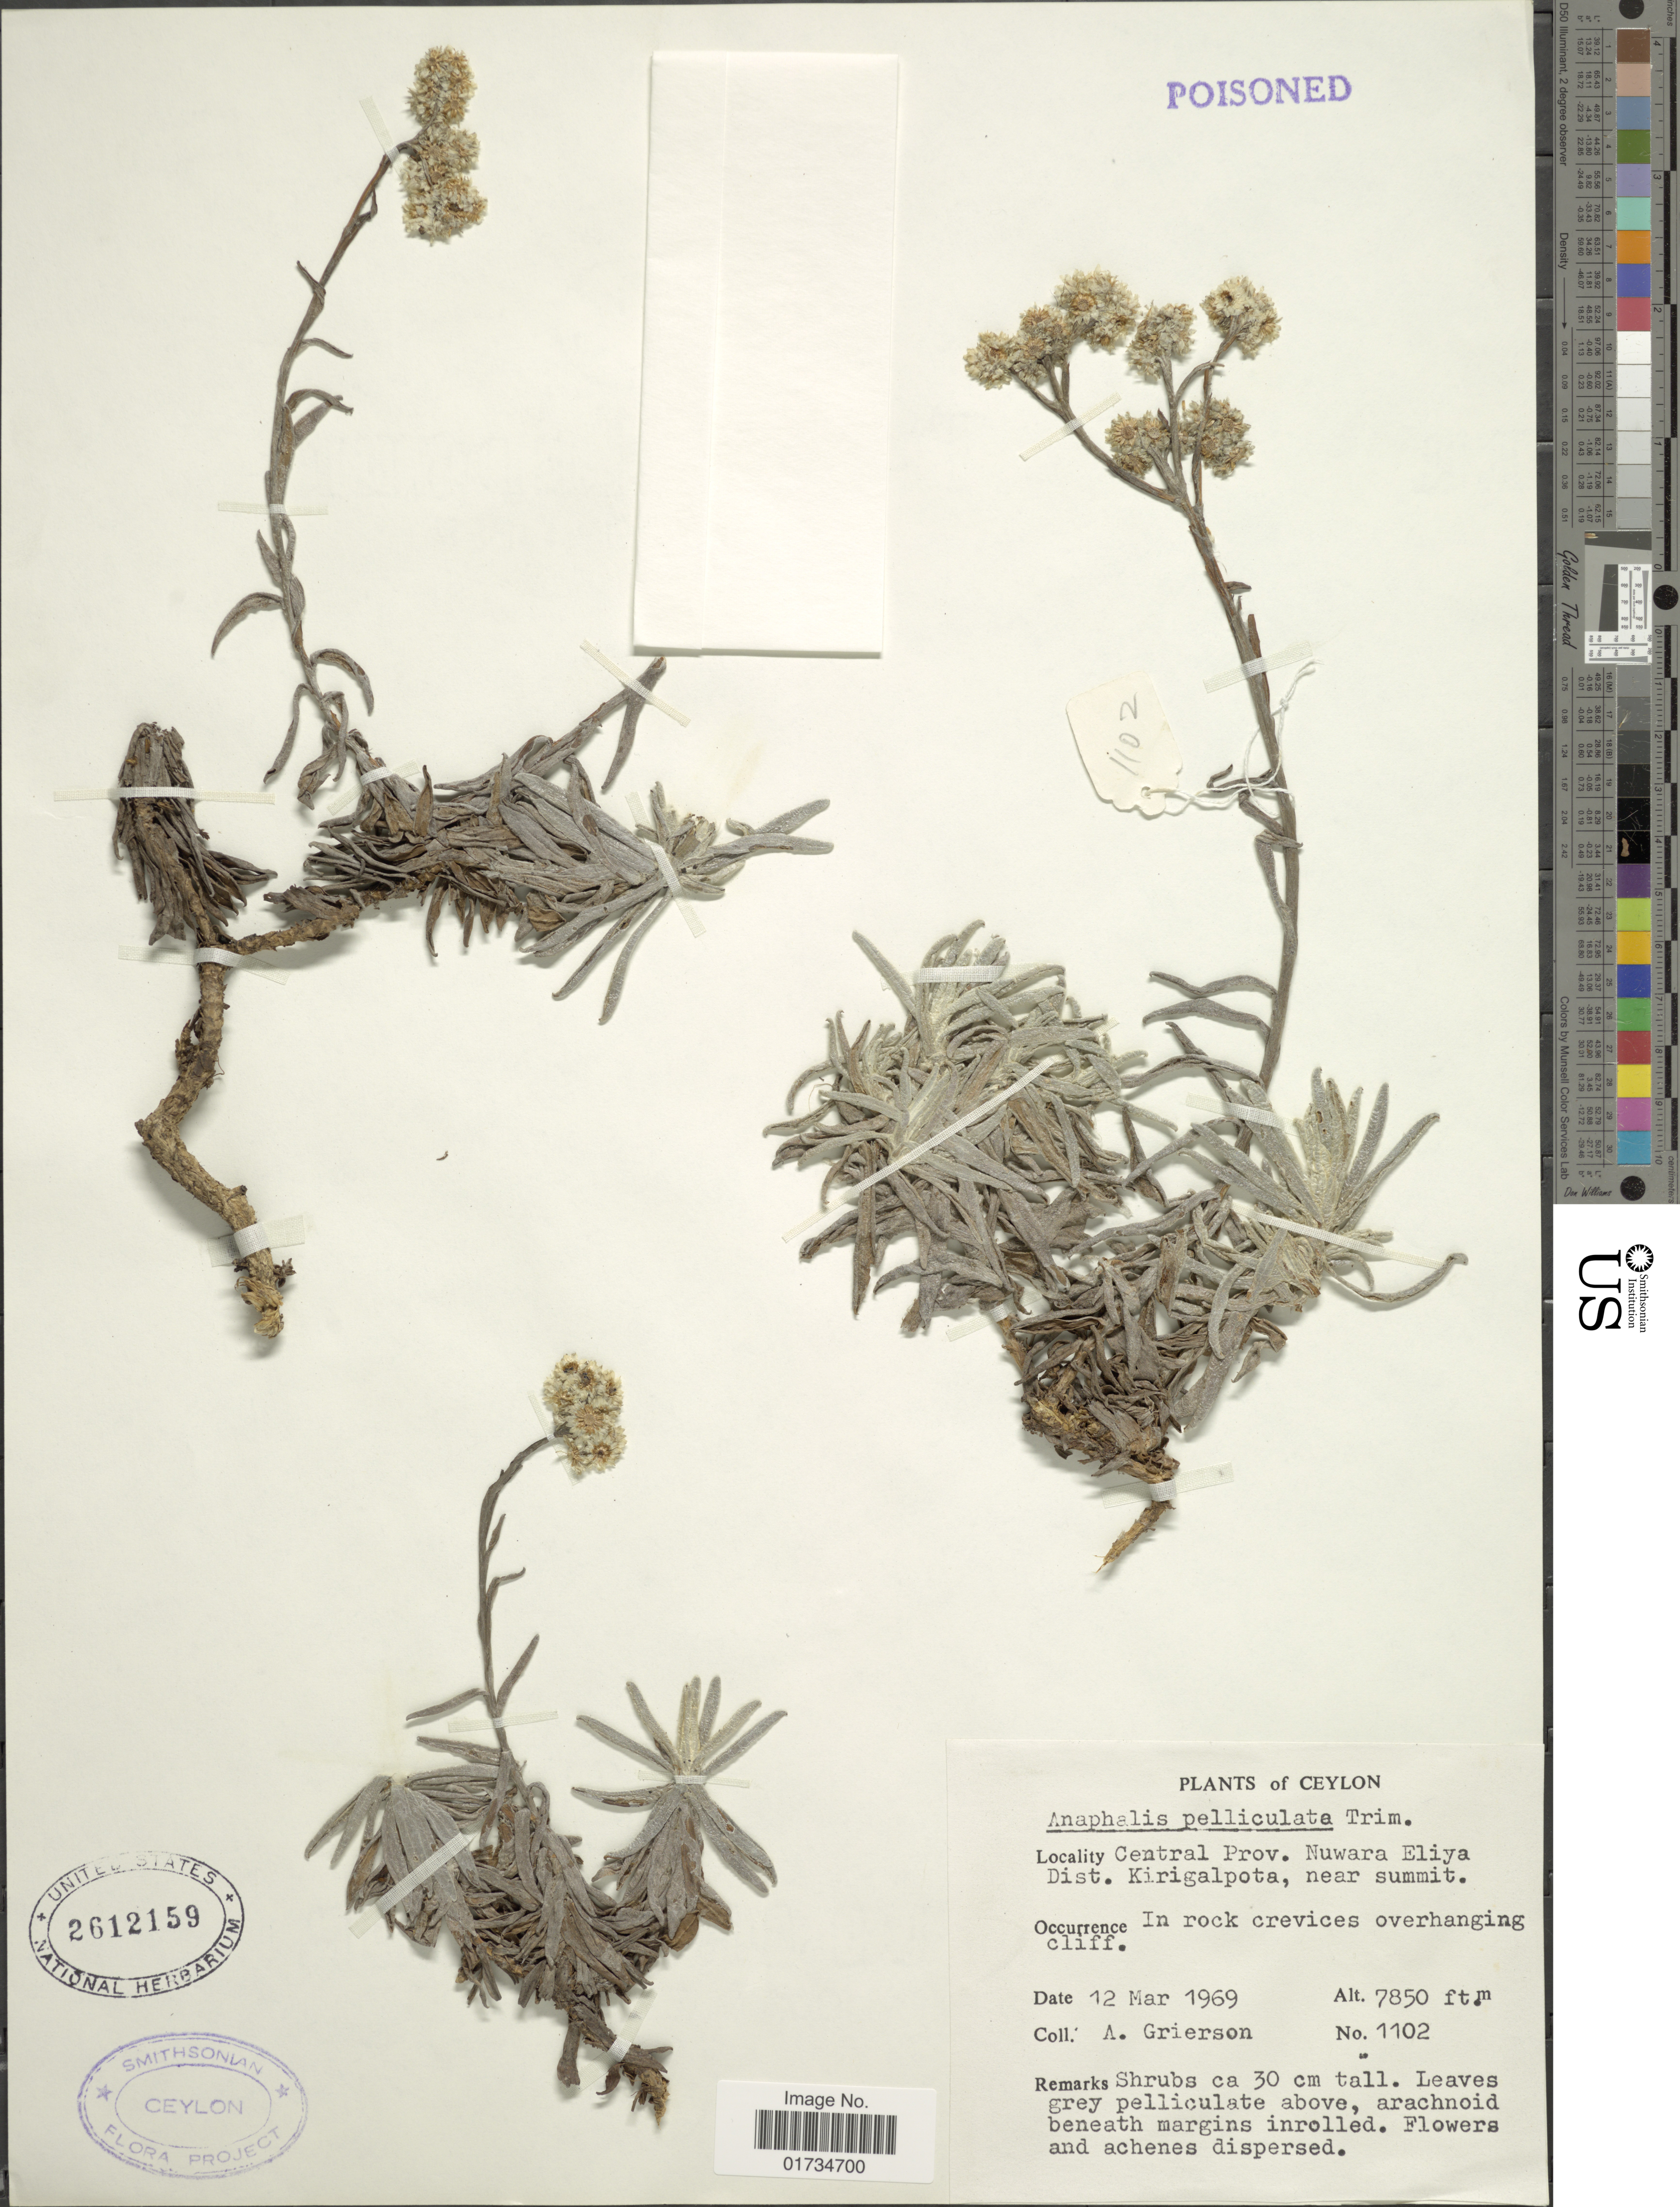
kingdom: Plantae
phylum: Tracheophyta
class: Magnoliopsida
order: Asterales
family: Asteraceae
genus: Anaphalis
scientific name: Anaphalis pelliculata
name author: Trimen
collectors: A. Grierson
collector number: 1102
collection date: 1969-03-12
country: Sri Lanka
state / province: Central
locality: Ceylon. Central Prov. Nuwara Eliya Dist. Kirigalpota, near summit.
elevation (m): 2393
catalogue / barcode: US 2612159